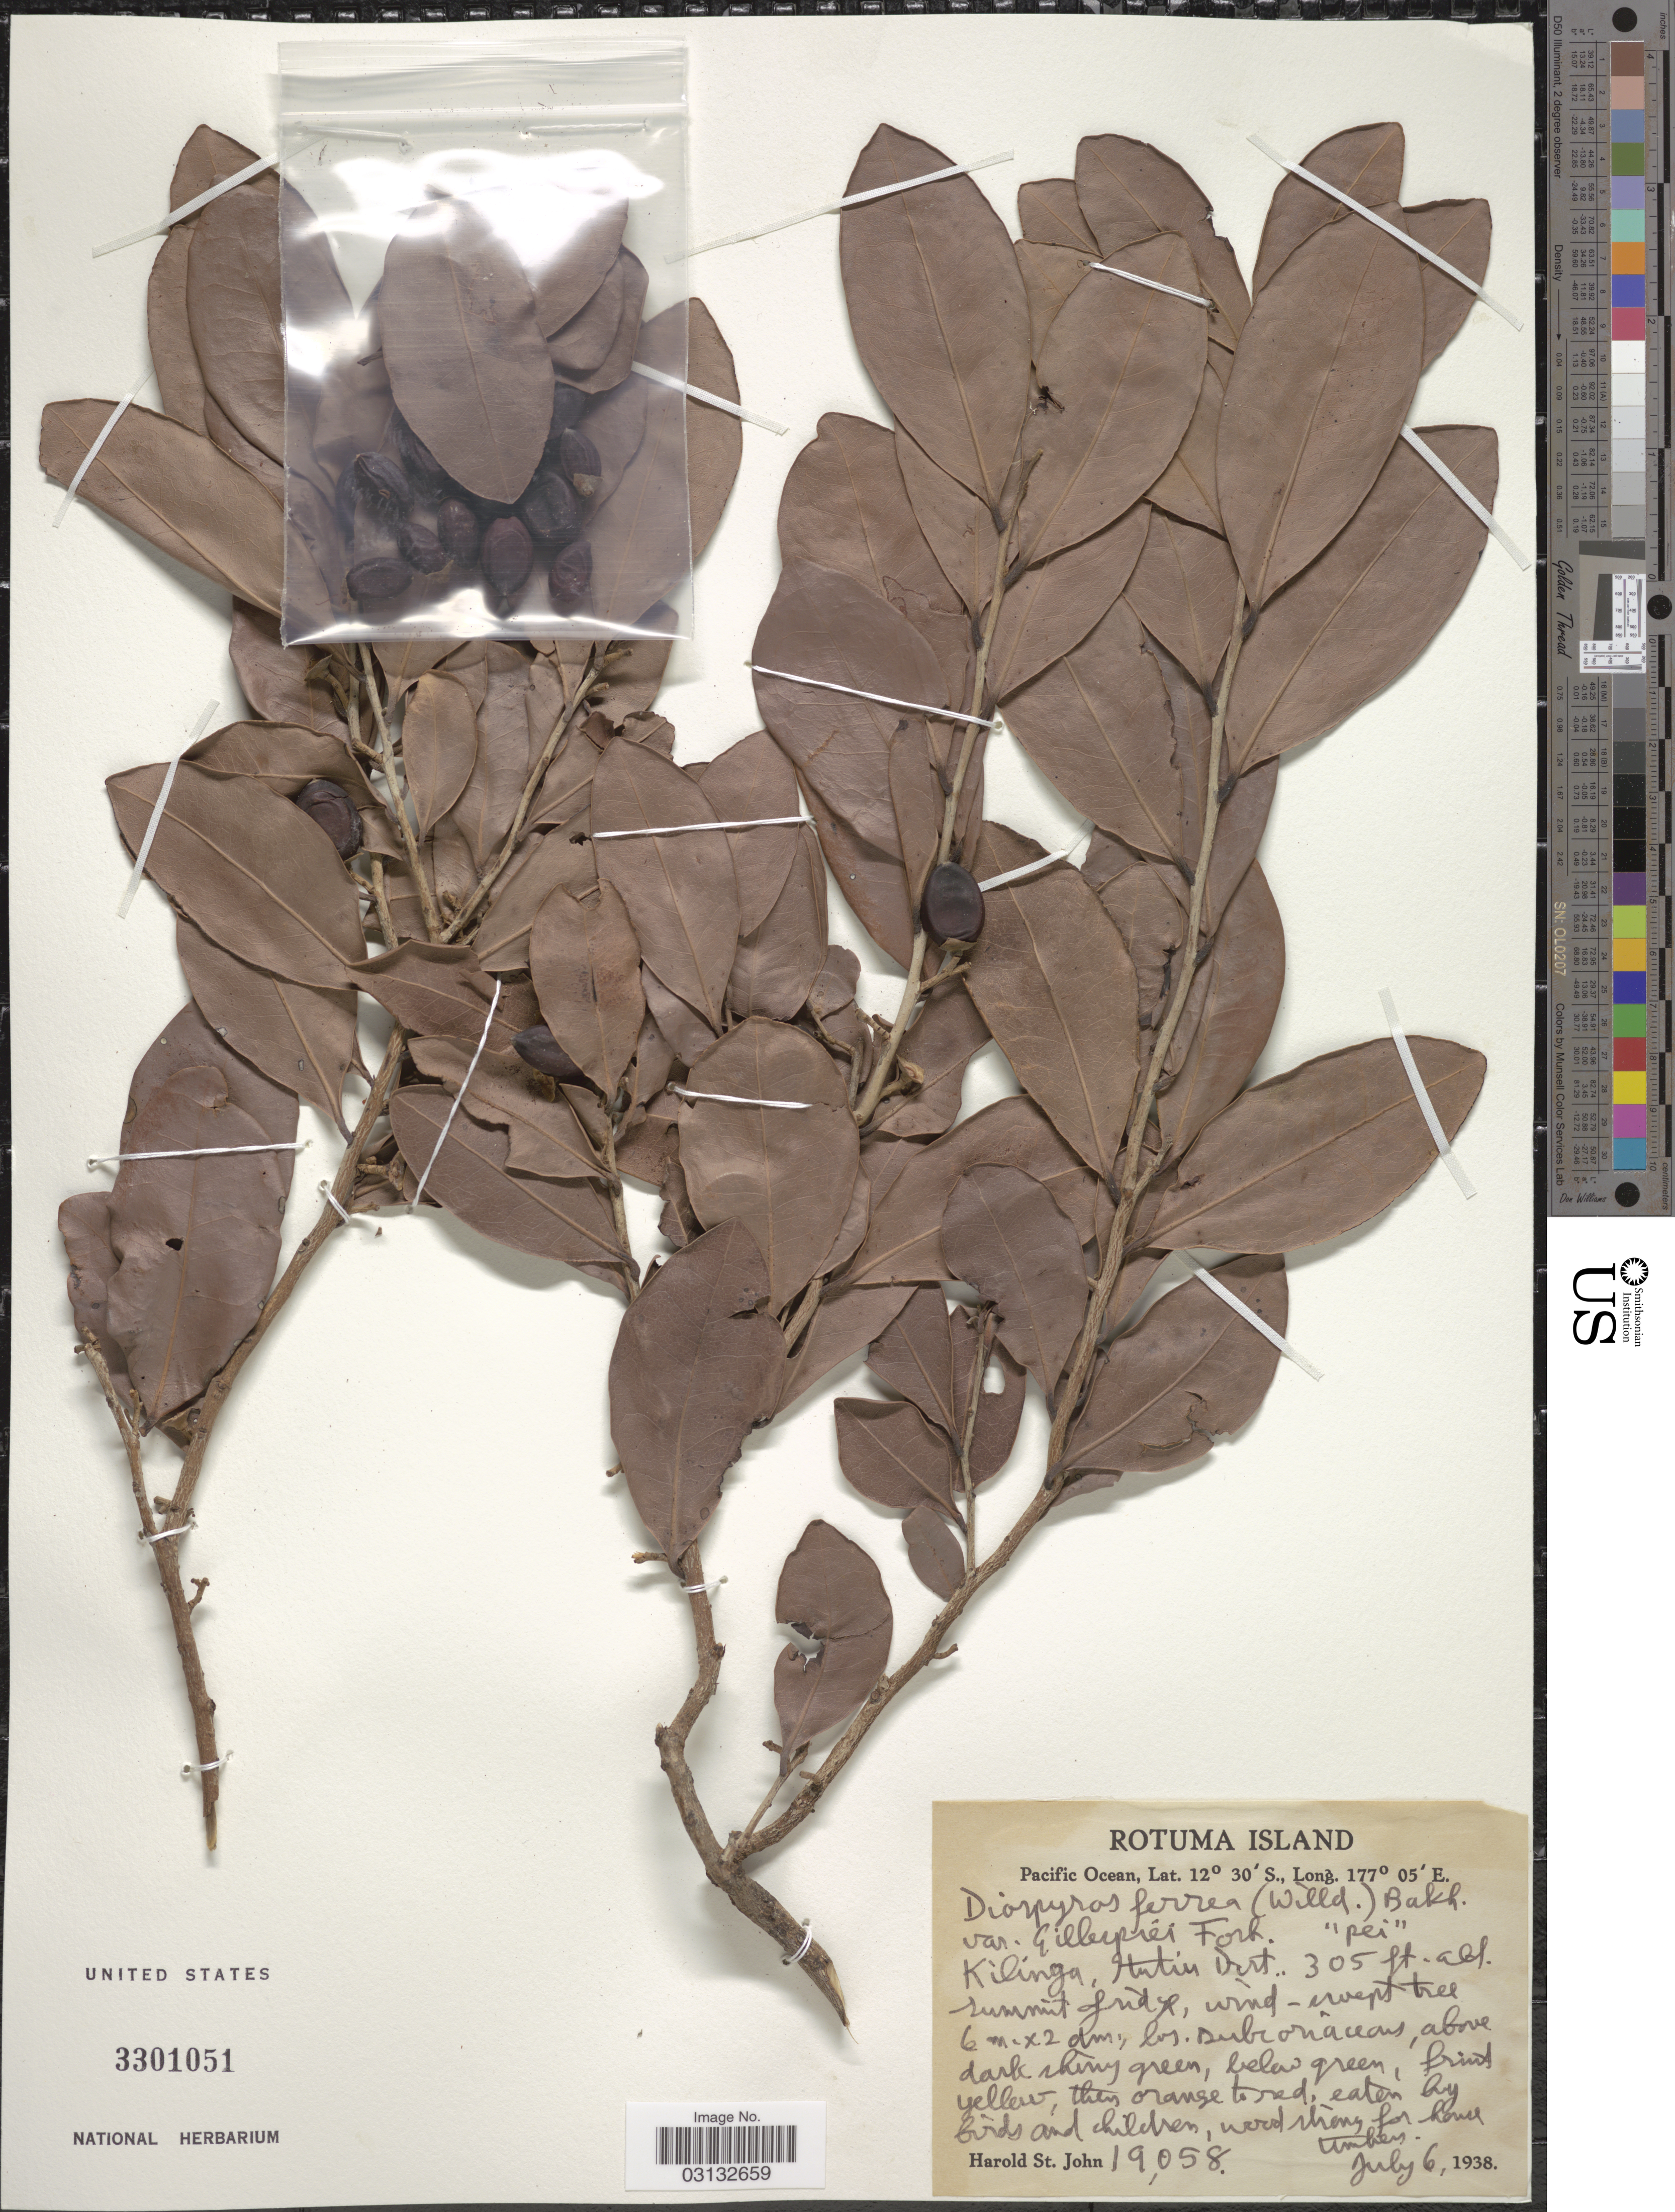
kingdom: Plantae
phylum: Tracheophyta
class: Magnoliopsida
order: Ericales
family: Ebenaceae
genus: Diospyros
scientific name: Diospyros ferrea var. gillespiei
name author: Fosberg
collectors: H. St. John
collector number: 19058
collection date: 1938-07-06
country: Fiji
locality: Rotuma Island. Pacific Ocean. Kilinga, Hutin Dist.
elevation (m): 93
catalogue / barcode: US 3301051